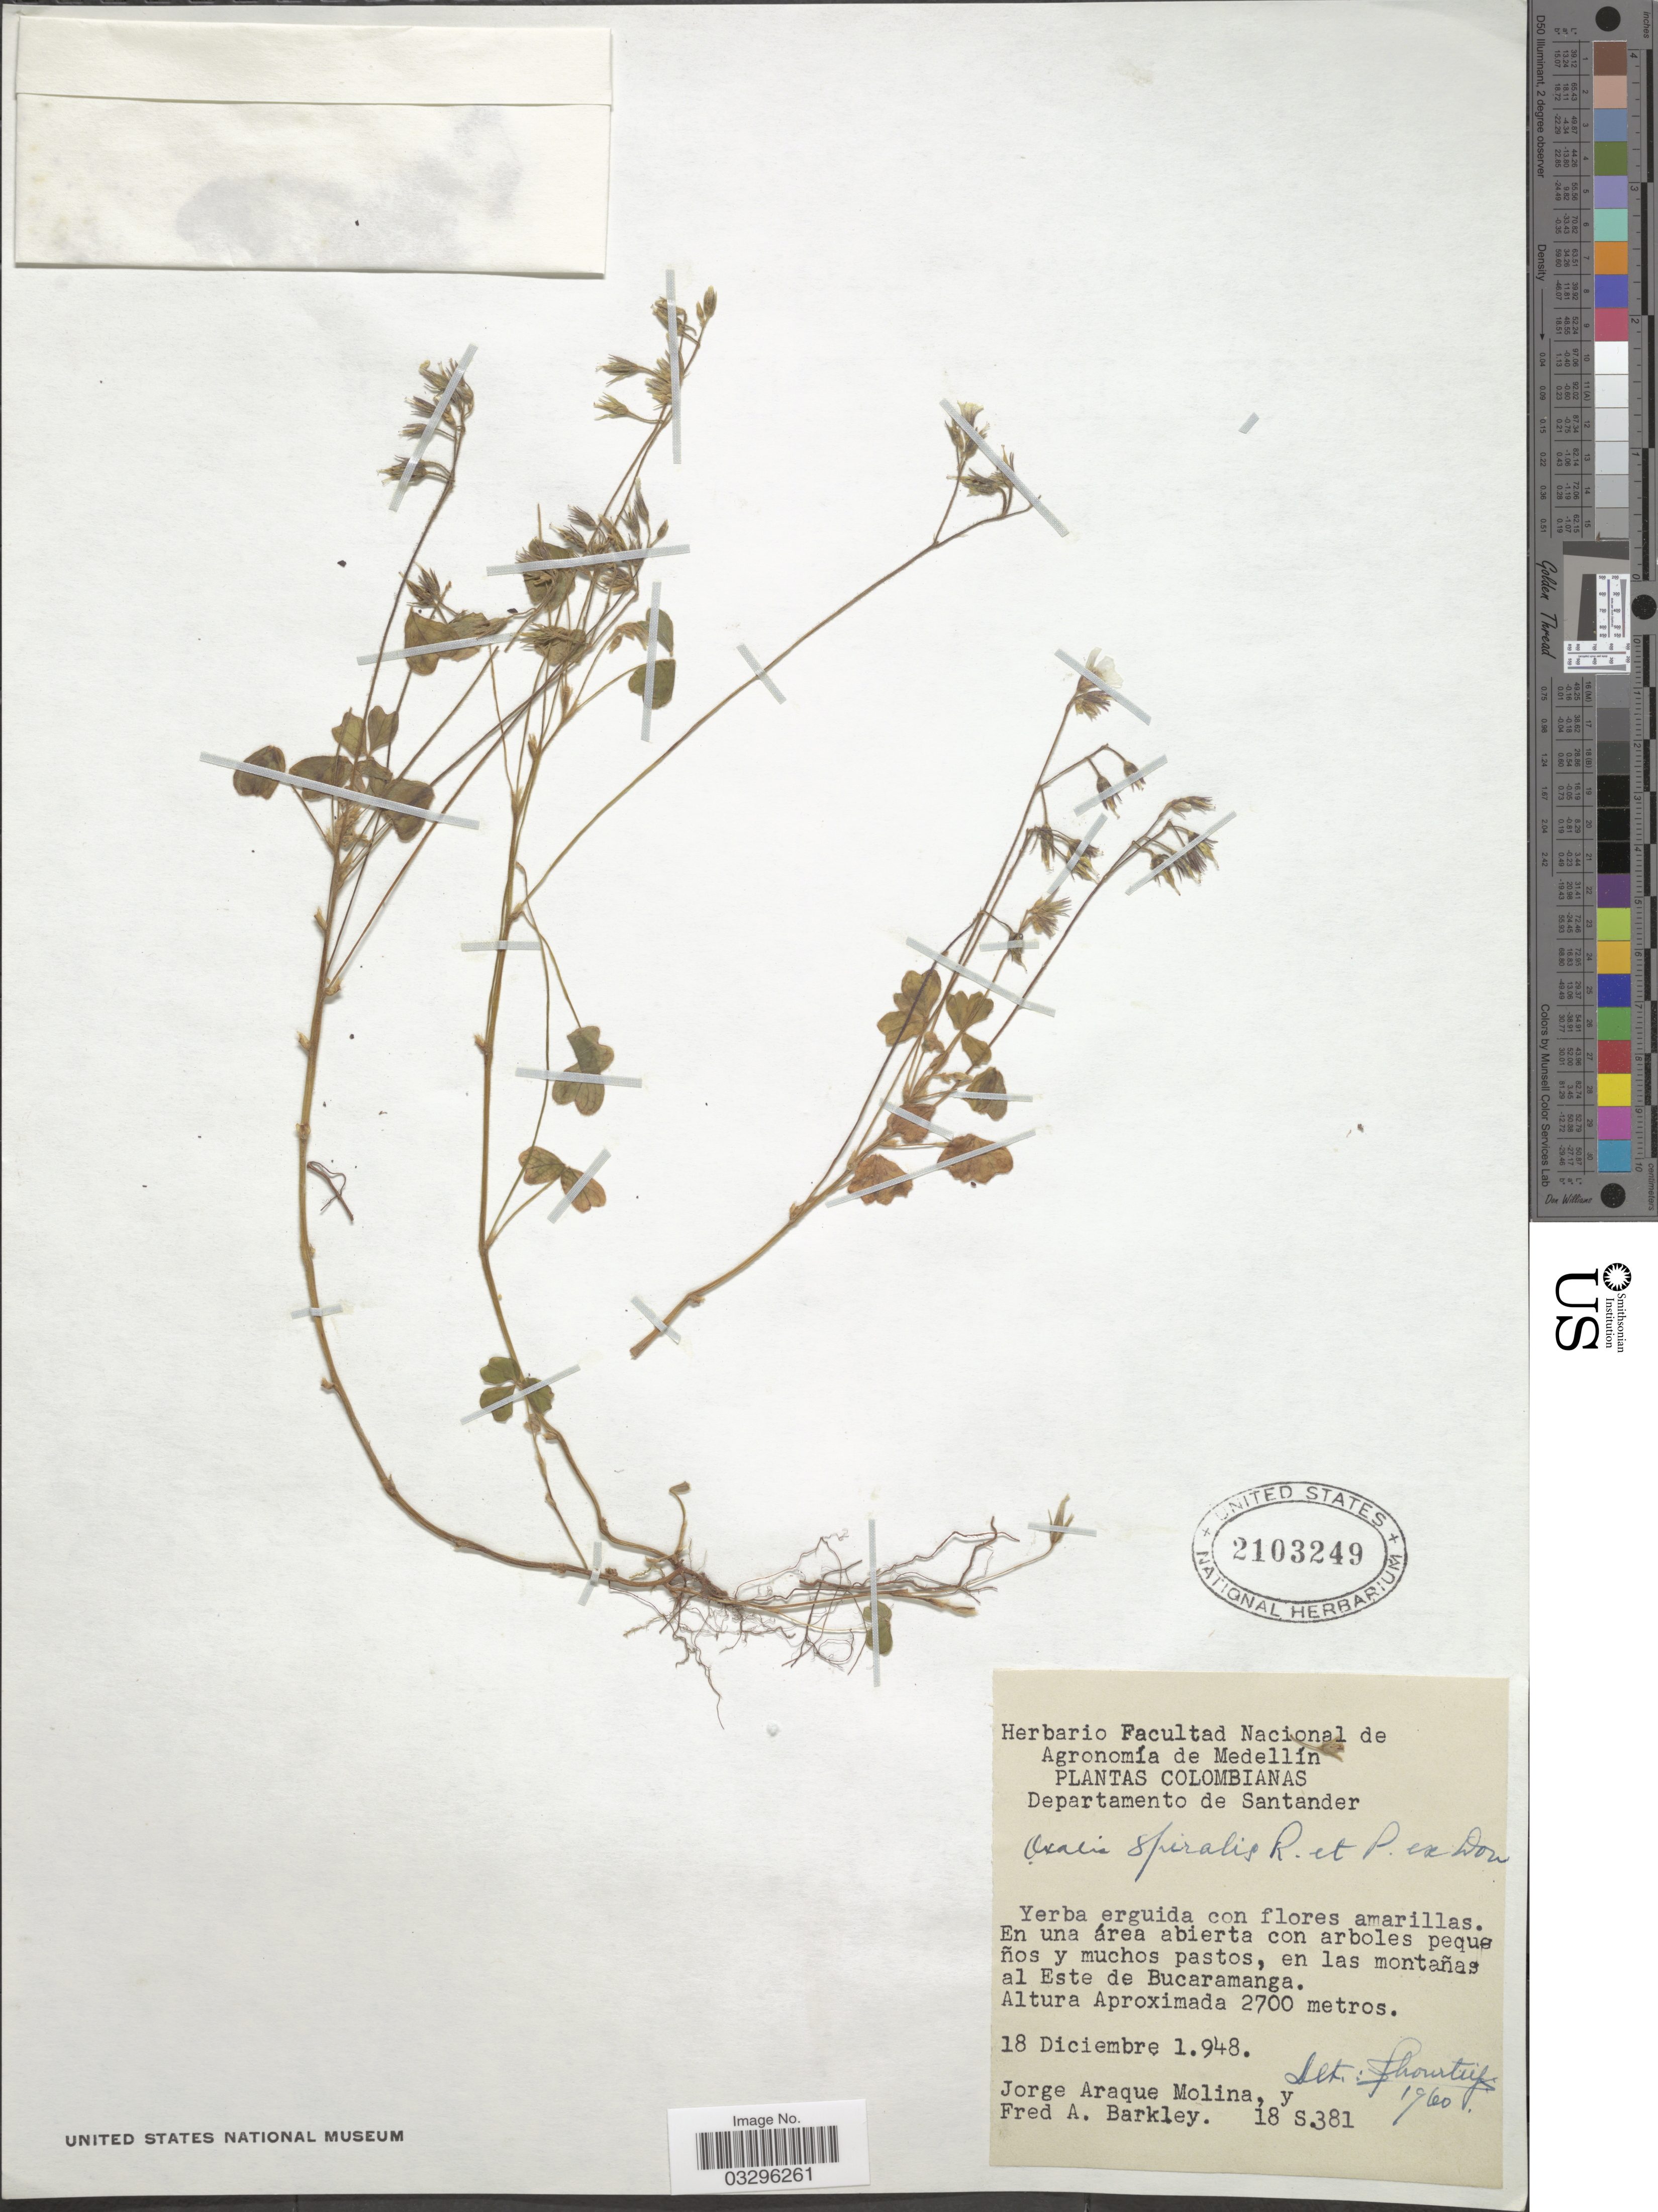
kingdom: Plantae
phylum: Tracheophyta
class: Magnoliopsida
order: Oxalidales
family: Oxalidaceae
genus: Oxalis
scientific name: Oxalis spiralis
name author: Ruiz & Pav. ex G. Don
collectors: J. A. Molina & F. A. Barkley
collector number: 18 S.381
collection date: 1948-12-18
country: Colombia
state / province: Santander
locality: Departamento de Santander. En una área abierta con arboles pequeños y muchos pastos, en las montañas al Este de Bucaramanga.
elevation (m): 2700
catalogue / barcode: US 2103249